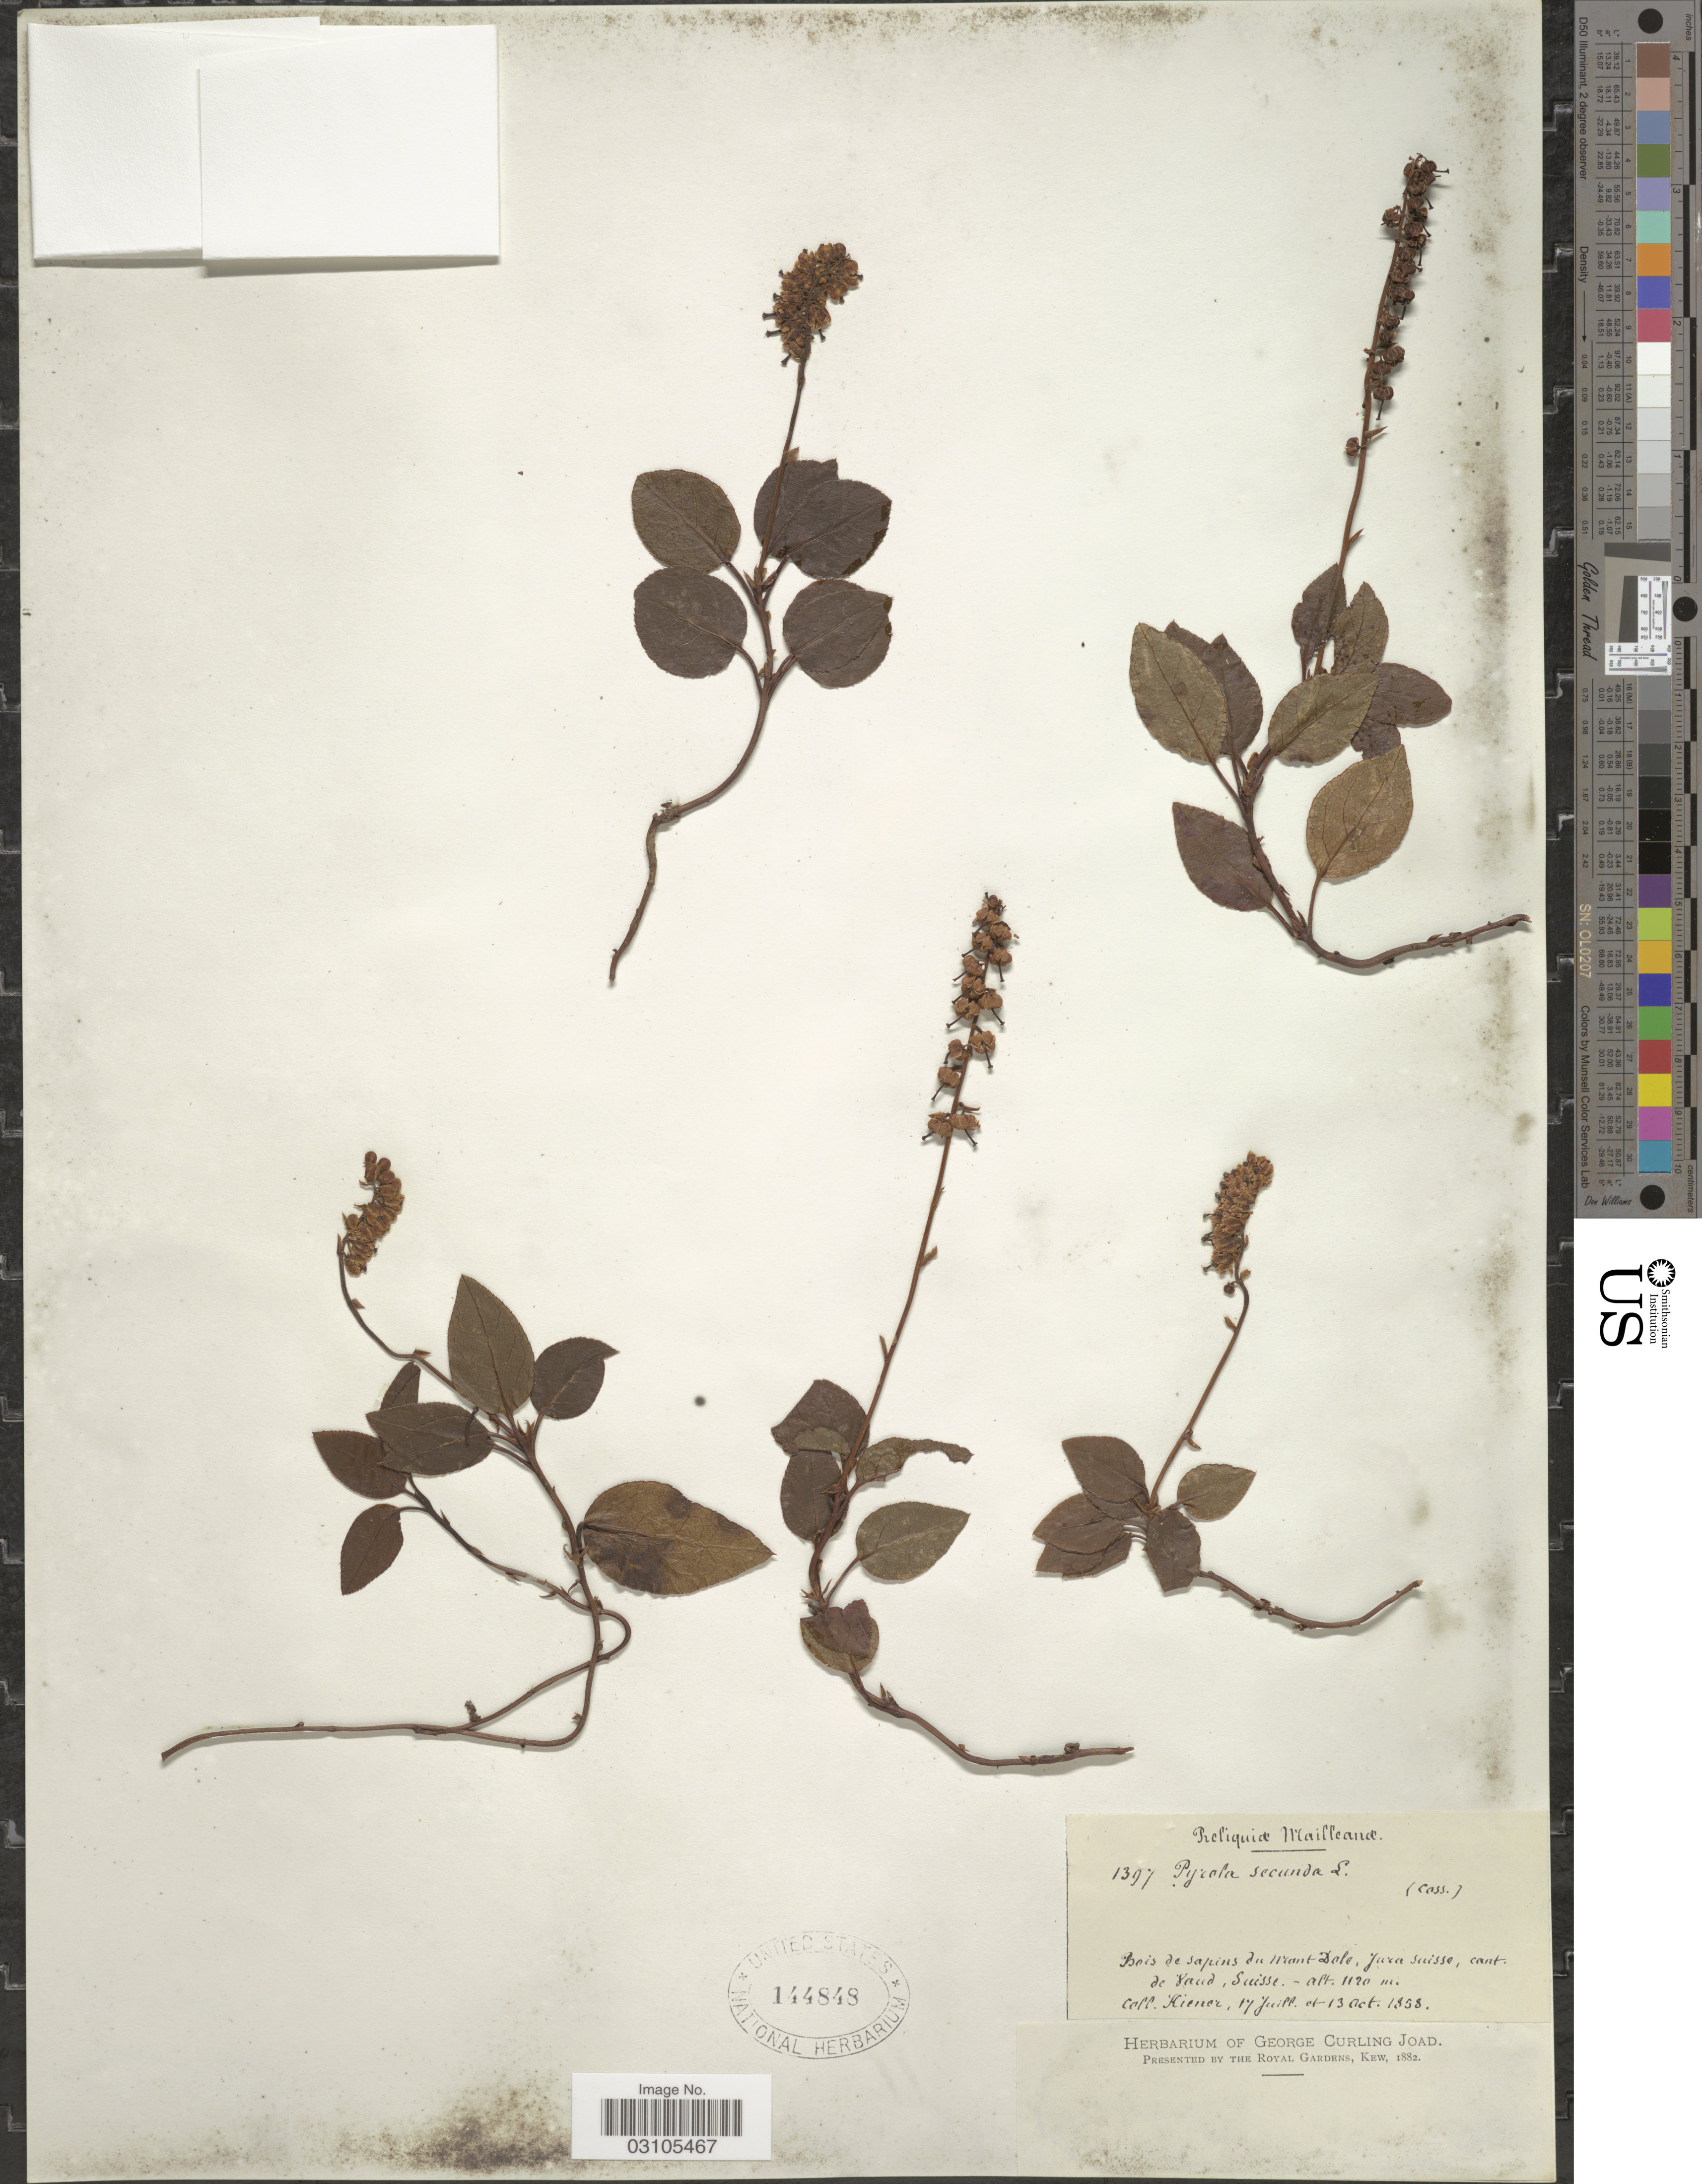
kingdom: Plantae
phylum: Tracheophyta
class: Magnoliopsida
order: Ericales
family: Ericaceae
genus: Orthilia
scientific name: Orthilia secunda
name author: (L.) House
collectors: -. Kiener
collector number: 1397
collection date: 1853-07-17/1853-10-13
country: Switzerland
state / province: Vaud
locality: Bois de sapins de Mont Dale, Jura Suisse, cant. de Vaud, Suisse.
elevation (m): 1120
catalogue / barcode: US 144848